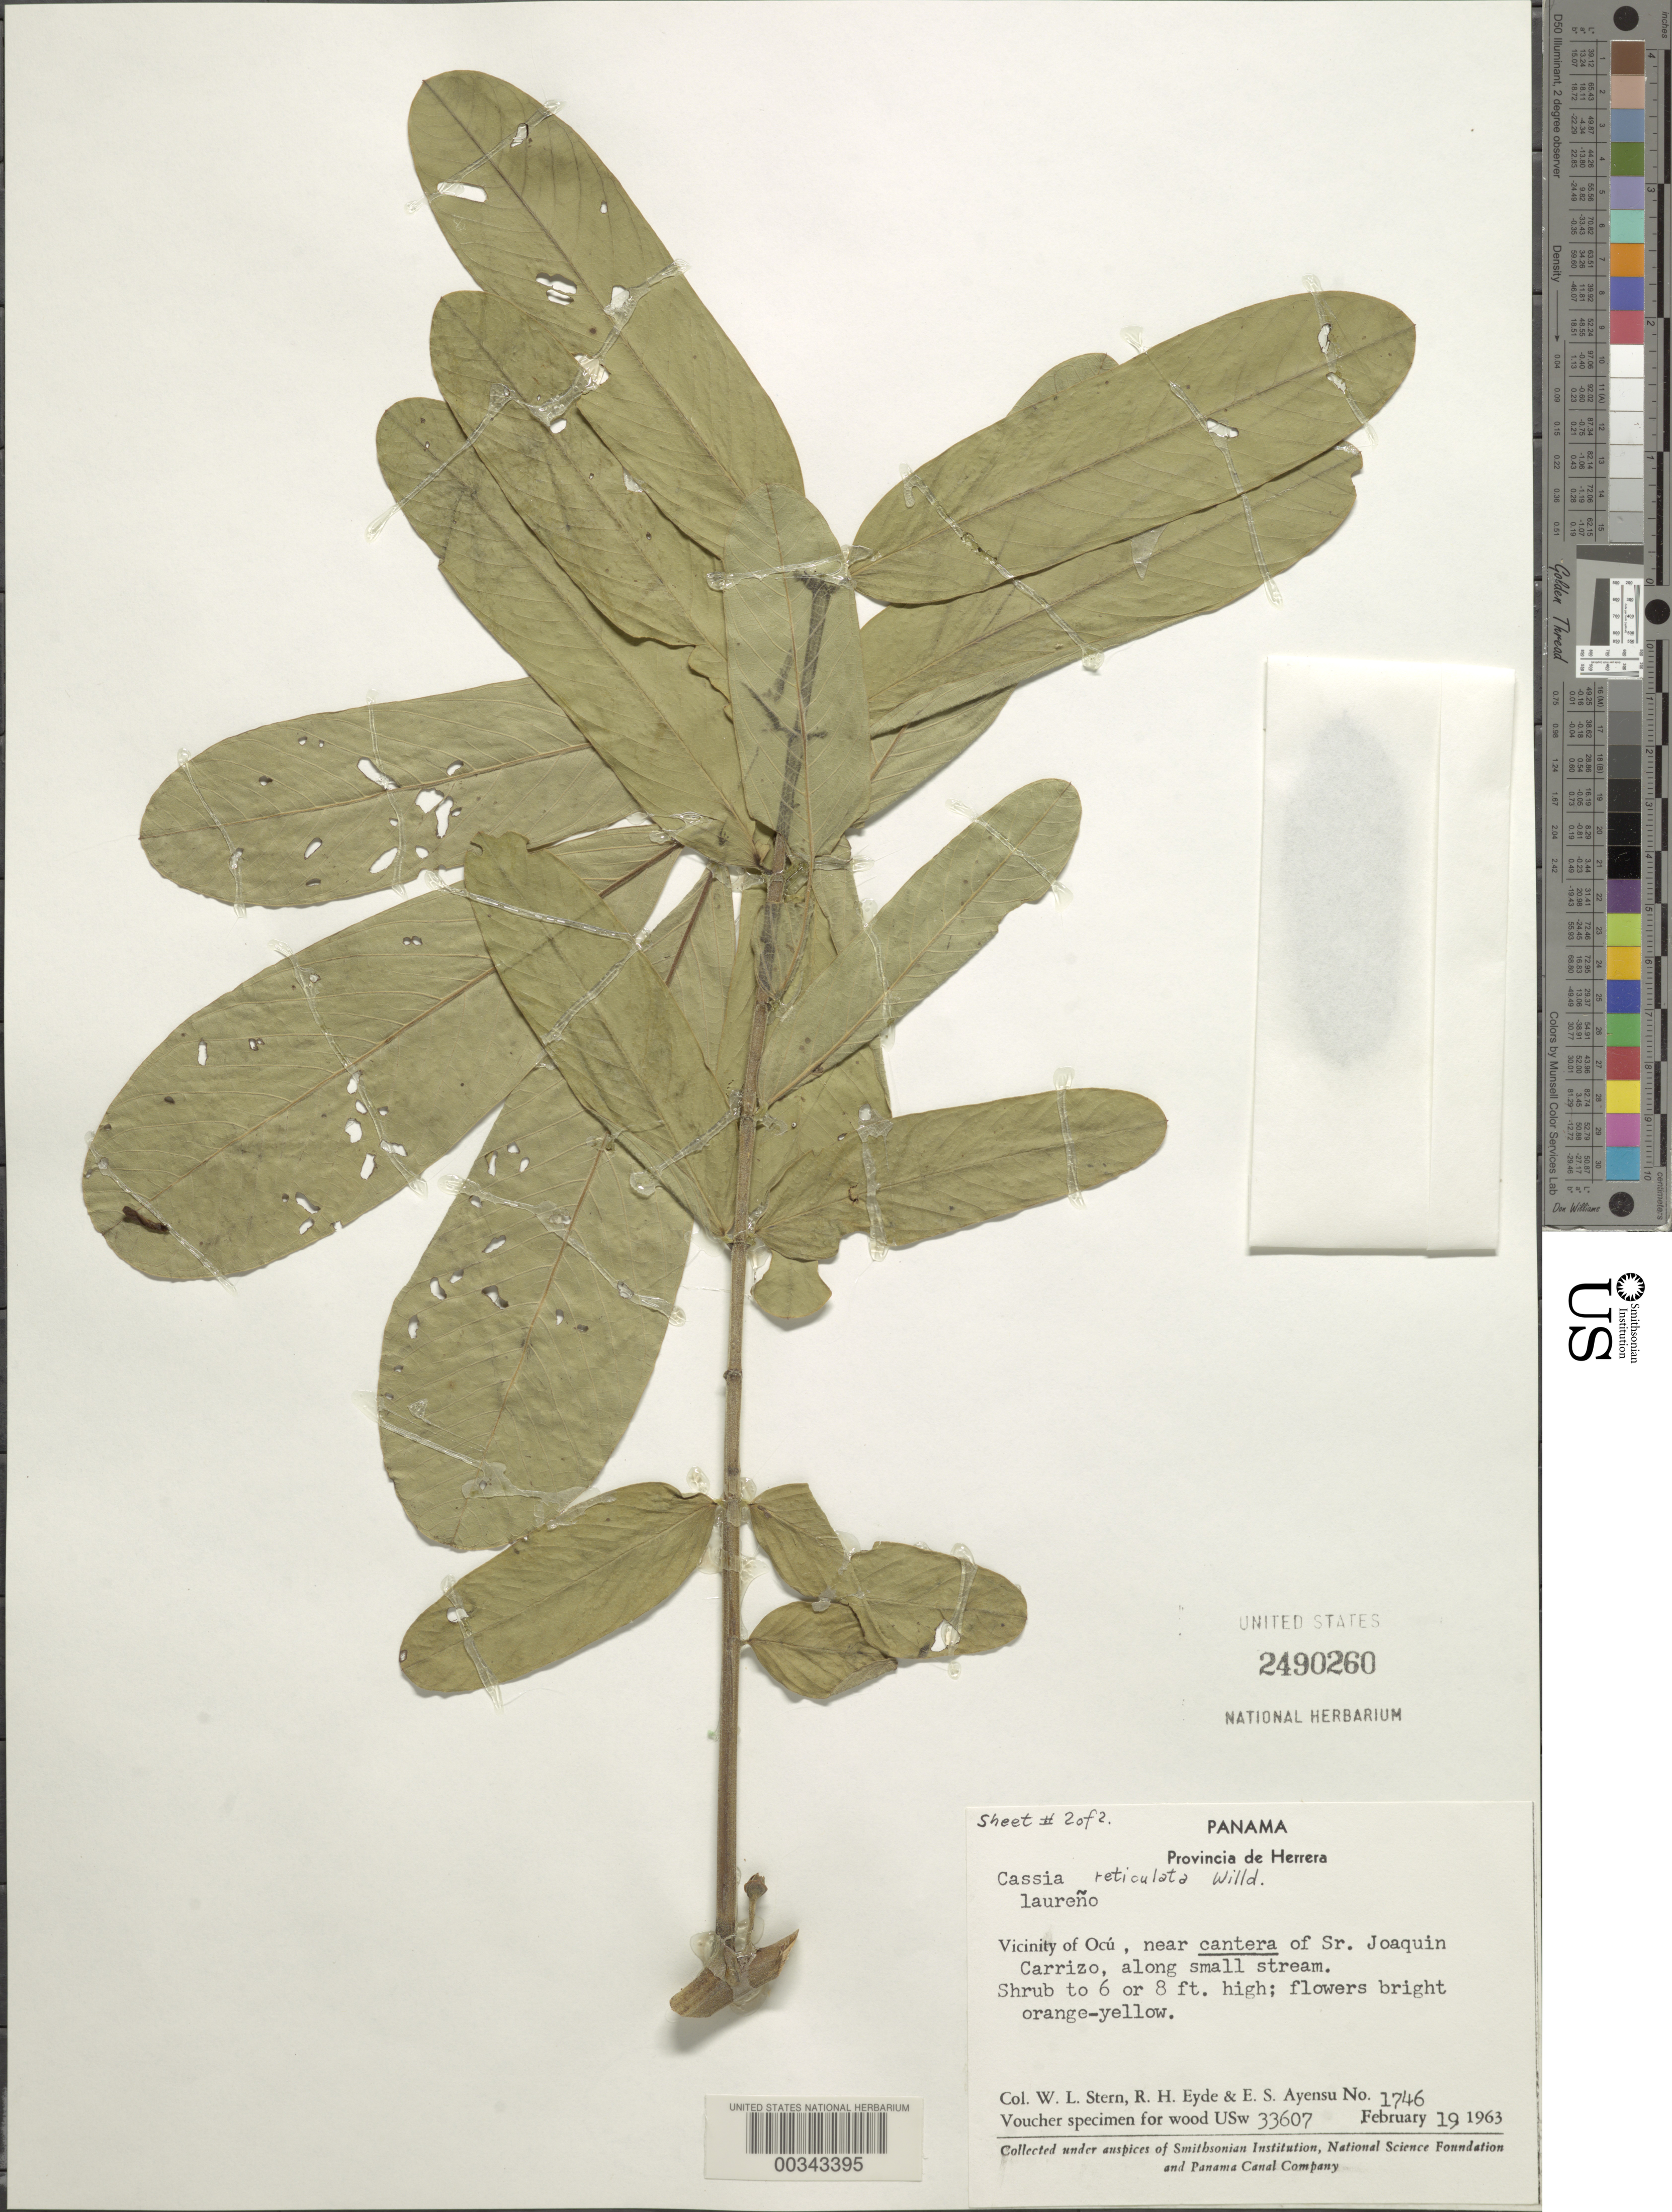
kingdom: Plantae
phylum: Tracheophyta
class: Magnoliopsida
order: Fabales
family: Fabaceae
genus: Senna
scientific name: Senna reticulata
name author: (Willd.) H.S. Irwin & Barneby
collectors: W. L. Stern, R. H. Eyde & E. S. Ayensu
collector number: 1746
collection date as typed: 19 Feb 1963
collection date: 1963-02-19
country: Panama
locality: Vicinity of Ocu, near Cantera of Sr. Joaquin Carrizo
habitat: Along small stream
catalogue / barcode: US 2490260